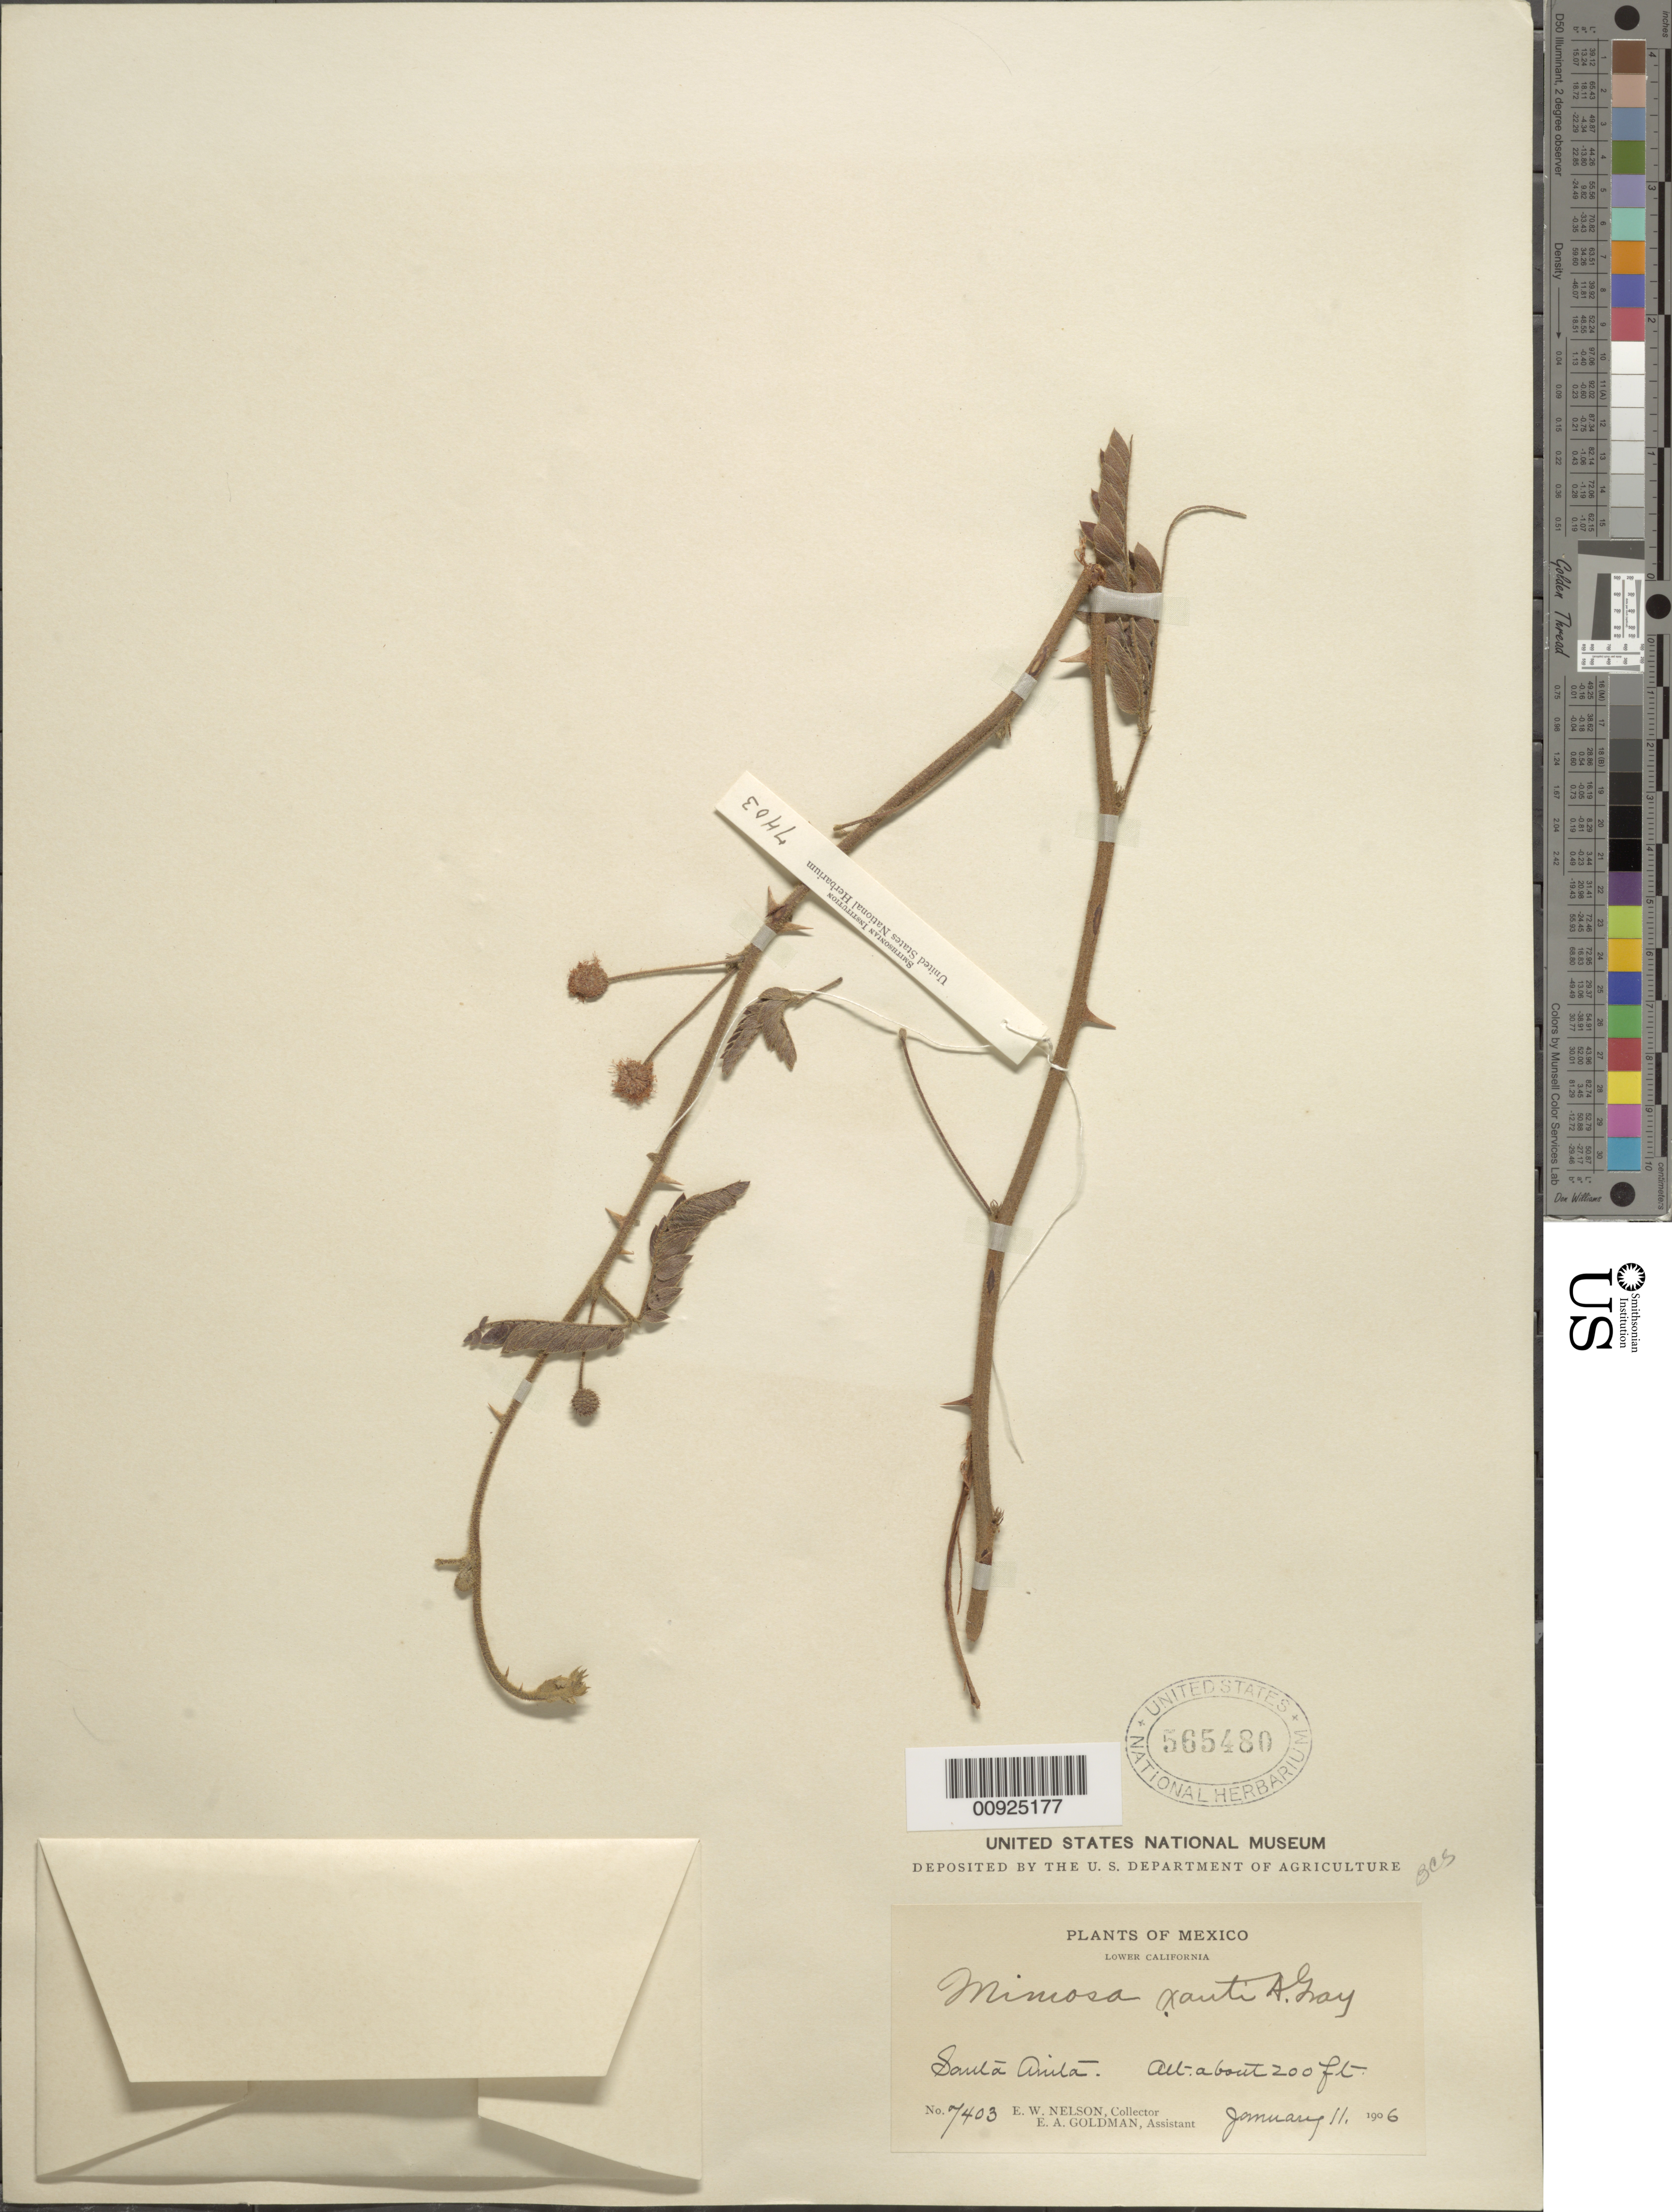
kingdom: Plantae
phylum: Tracheophyta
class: Magnoliopsida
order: Fabales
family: Fabaceae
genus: Mimosa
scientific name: Mimosa xanti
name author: A. Gray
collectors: E. W. Nelson & E. A. Goldman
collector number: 7403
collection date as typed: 11 Jan 1906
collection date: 1906-01-11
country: Mexico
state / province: Baja California Sur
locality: Santa Anita, Lower California.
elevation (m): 61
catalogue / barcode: US 565480